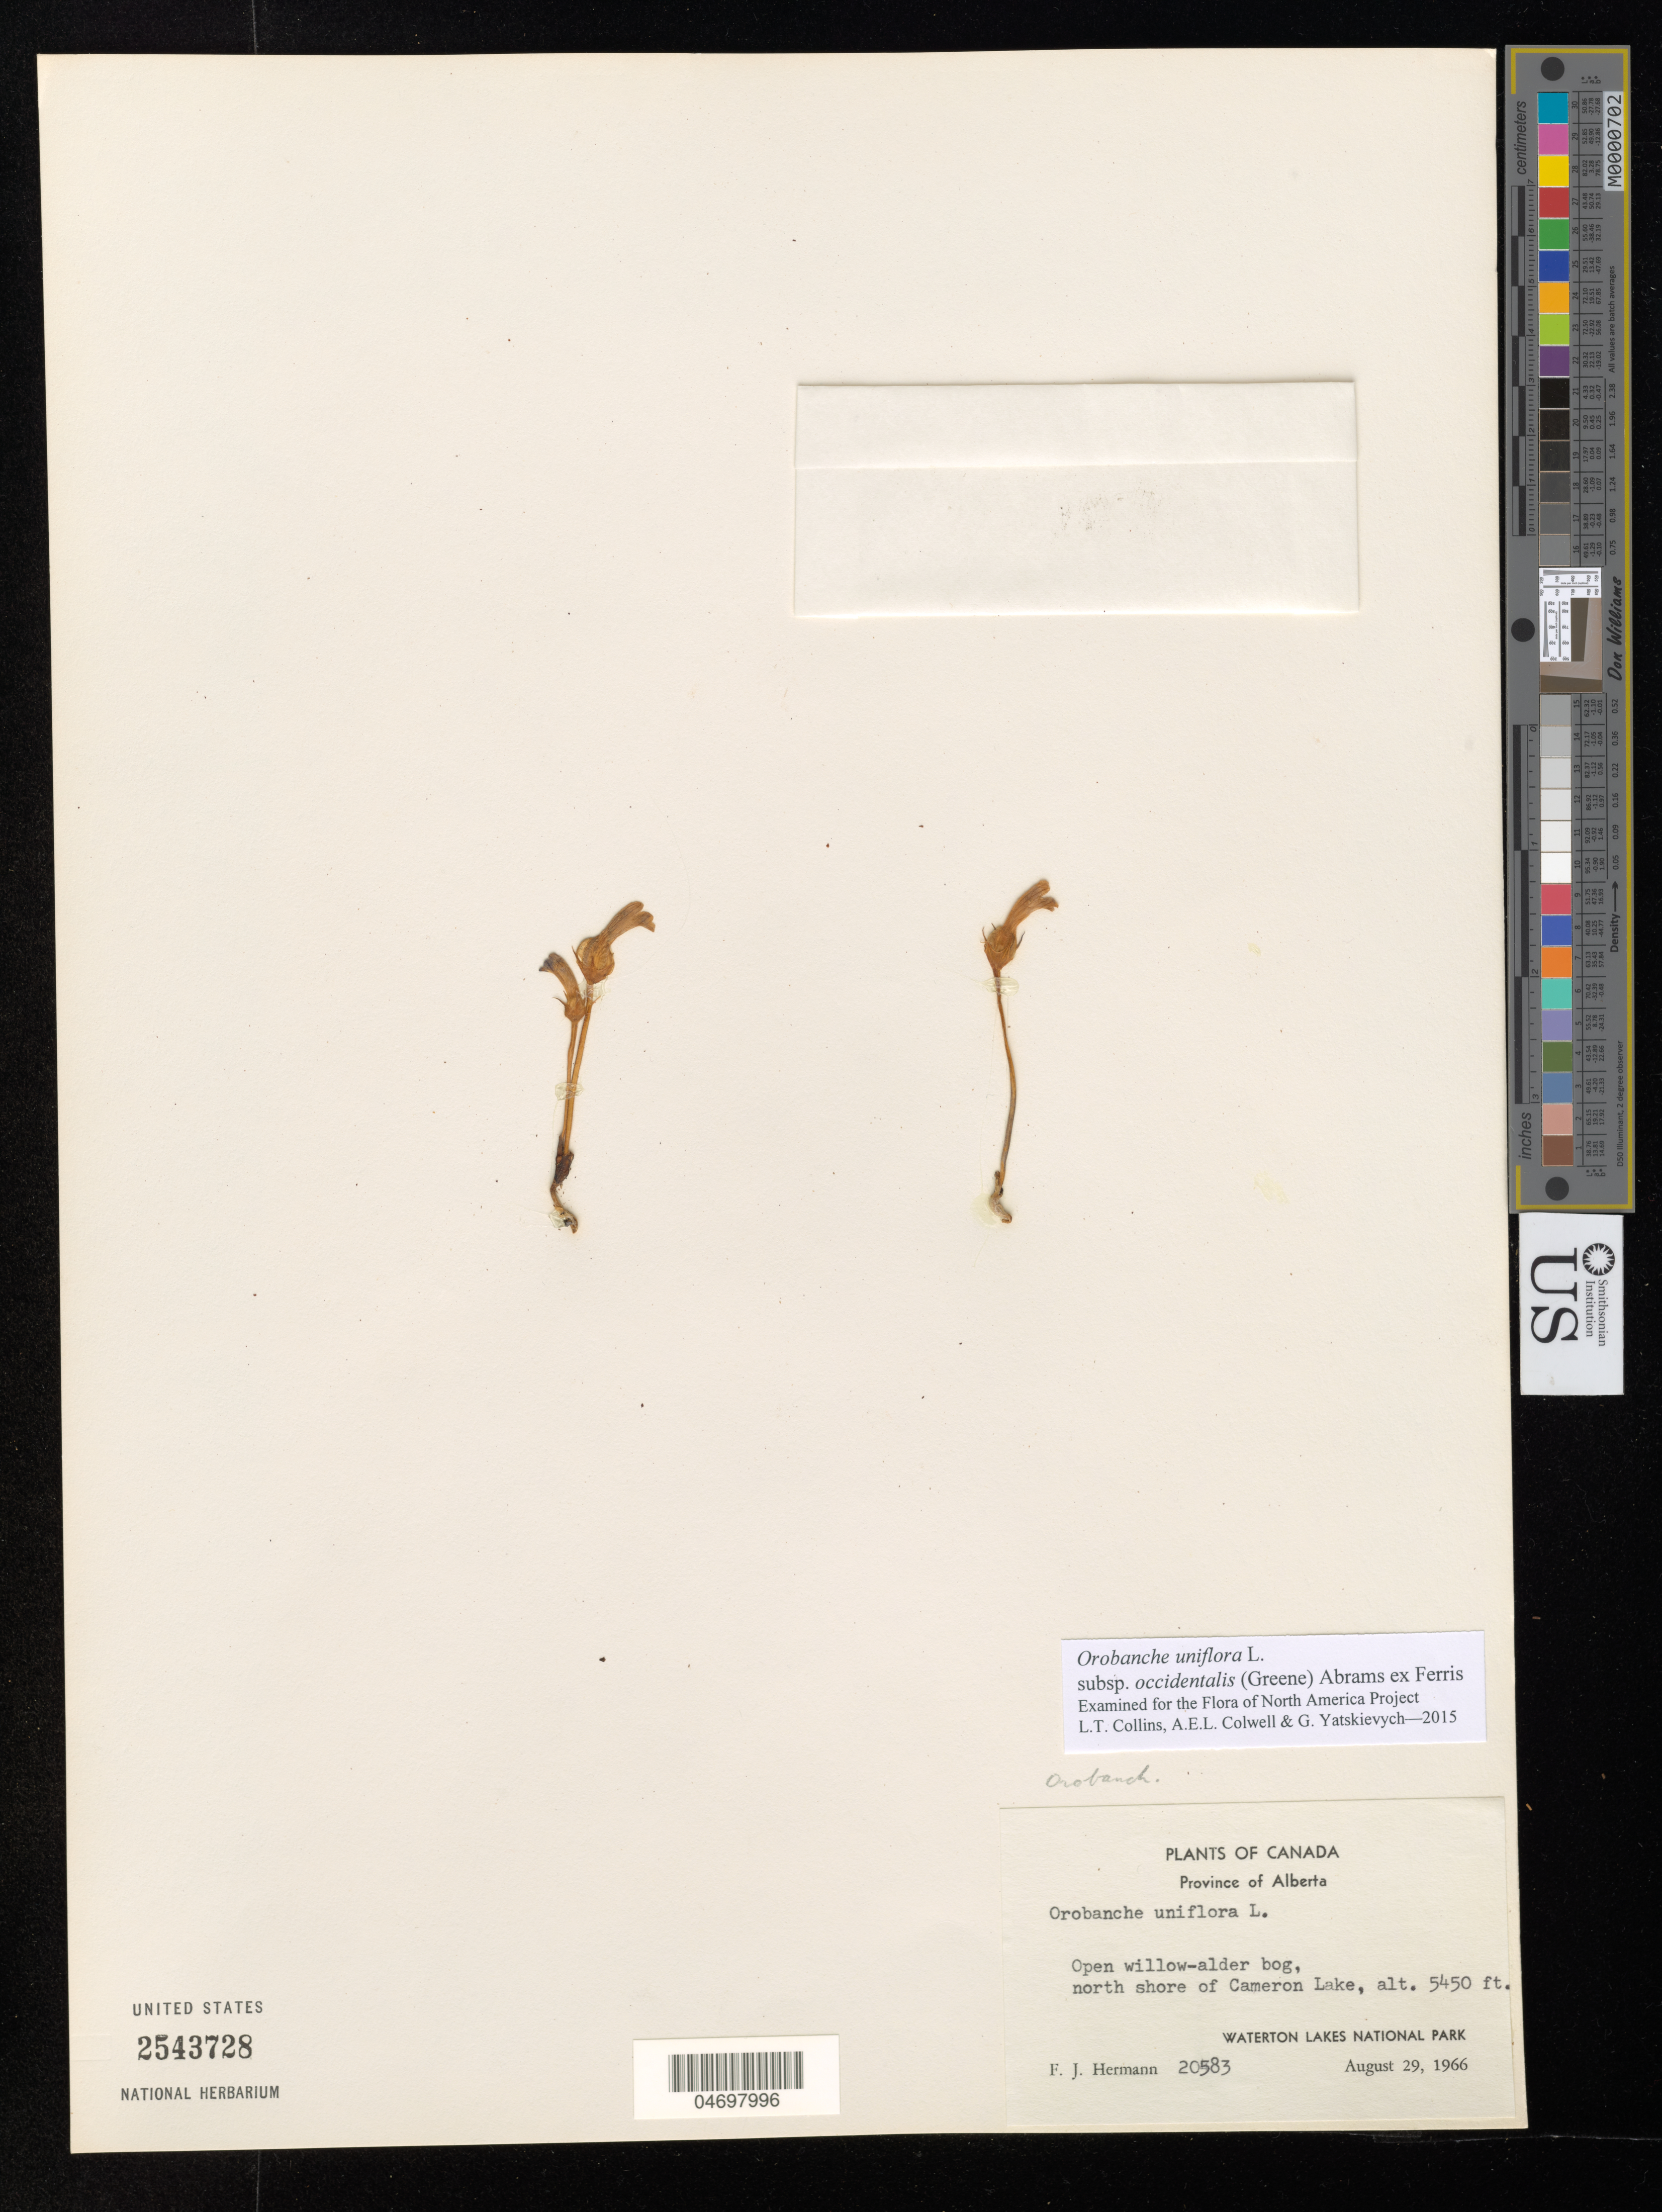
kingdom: Plantae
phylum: Tracheophyta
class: Magnoliopsida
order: Lamiales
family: Orobanchaceae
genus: Orobanche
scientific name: Orobanche uniflora subsp. occidentalis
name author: (Greene) Abrams ex Ferris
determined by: Collins, L. T.; Colwell, A. E.; Yatskievych, G. A.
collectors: F. J. Hermann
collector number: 20583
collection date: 1966-08-29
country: Canada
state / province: Alberta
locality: North shore of Cameron Lake. Waterton Lakes National Park.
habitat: Open willow-alder bog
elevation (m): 1661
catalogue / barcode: US 2543728